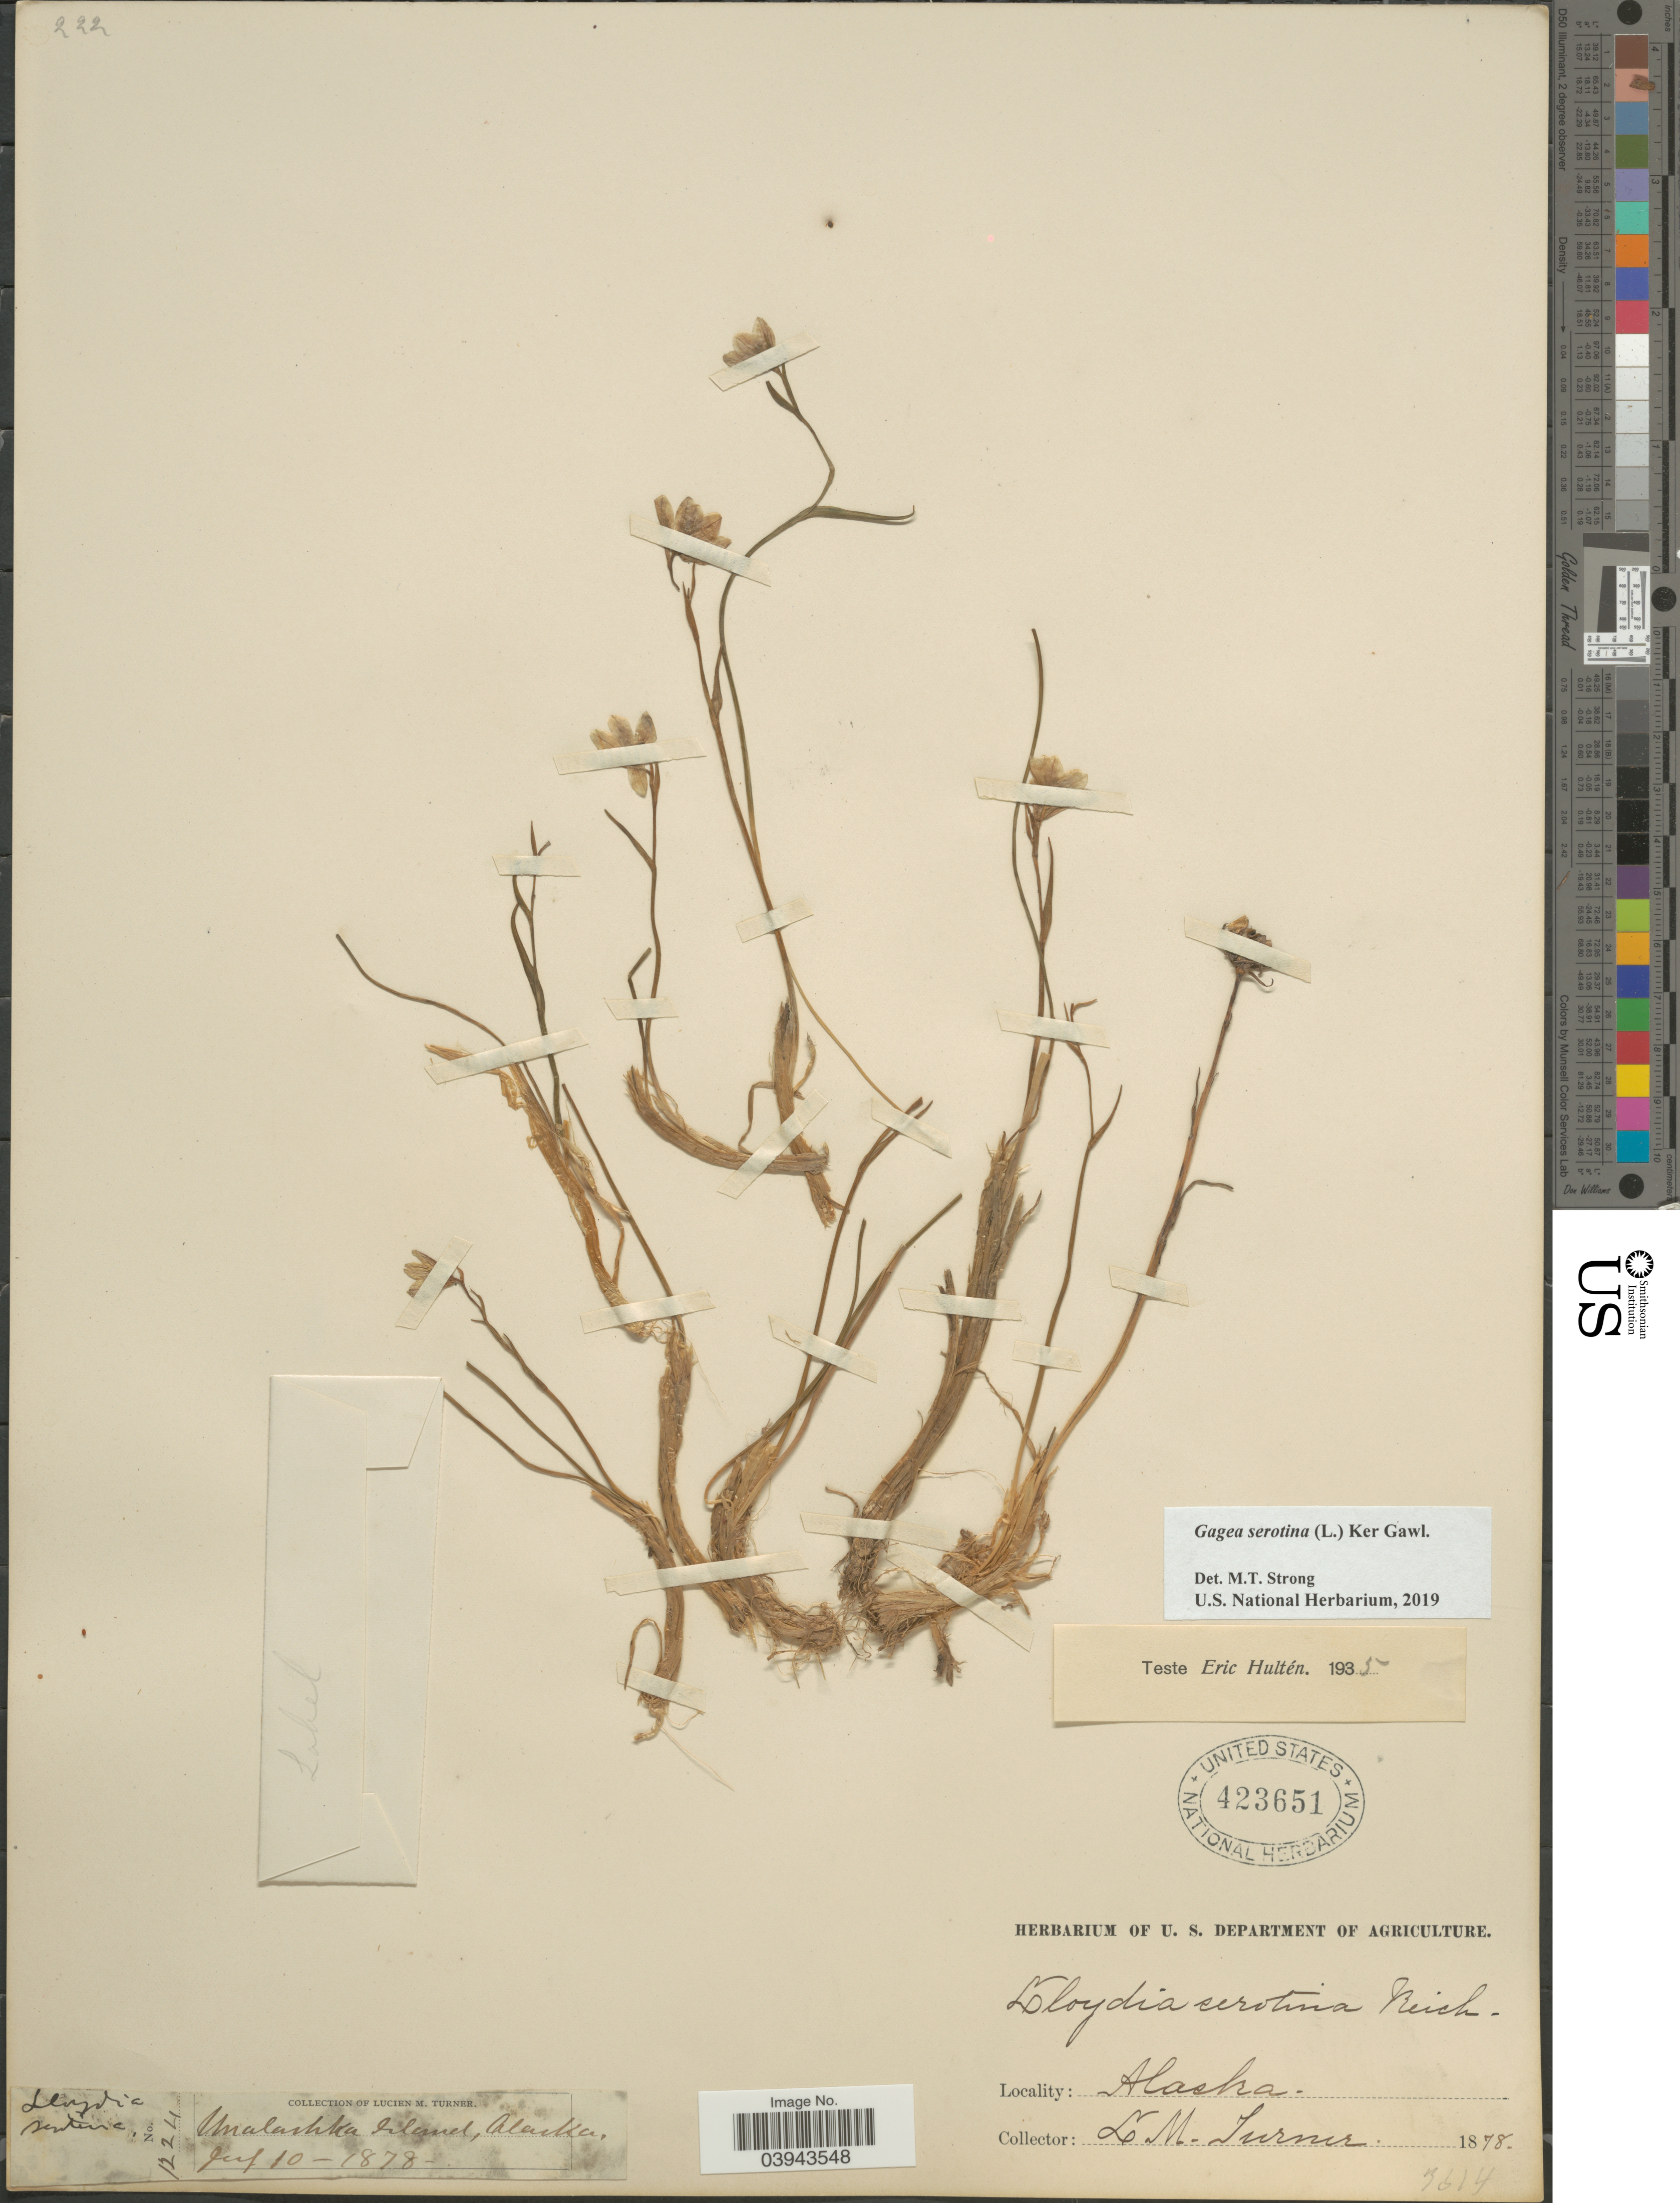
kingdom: Plantae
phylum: Tracheophyta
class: Liliopsida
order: Liliales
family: Liliaceae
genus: Lloydia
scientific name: Lloydia serotina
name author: (L.) Salisb. ex Rchb.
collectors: L. M. Turner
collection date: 1878-07-10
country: United States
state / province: Alaska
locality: Unalashka Island.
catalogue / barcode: US 423651